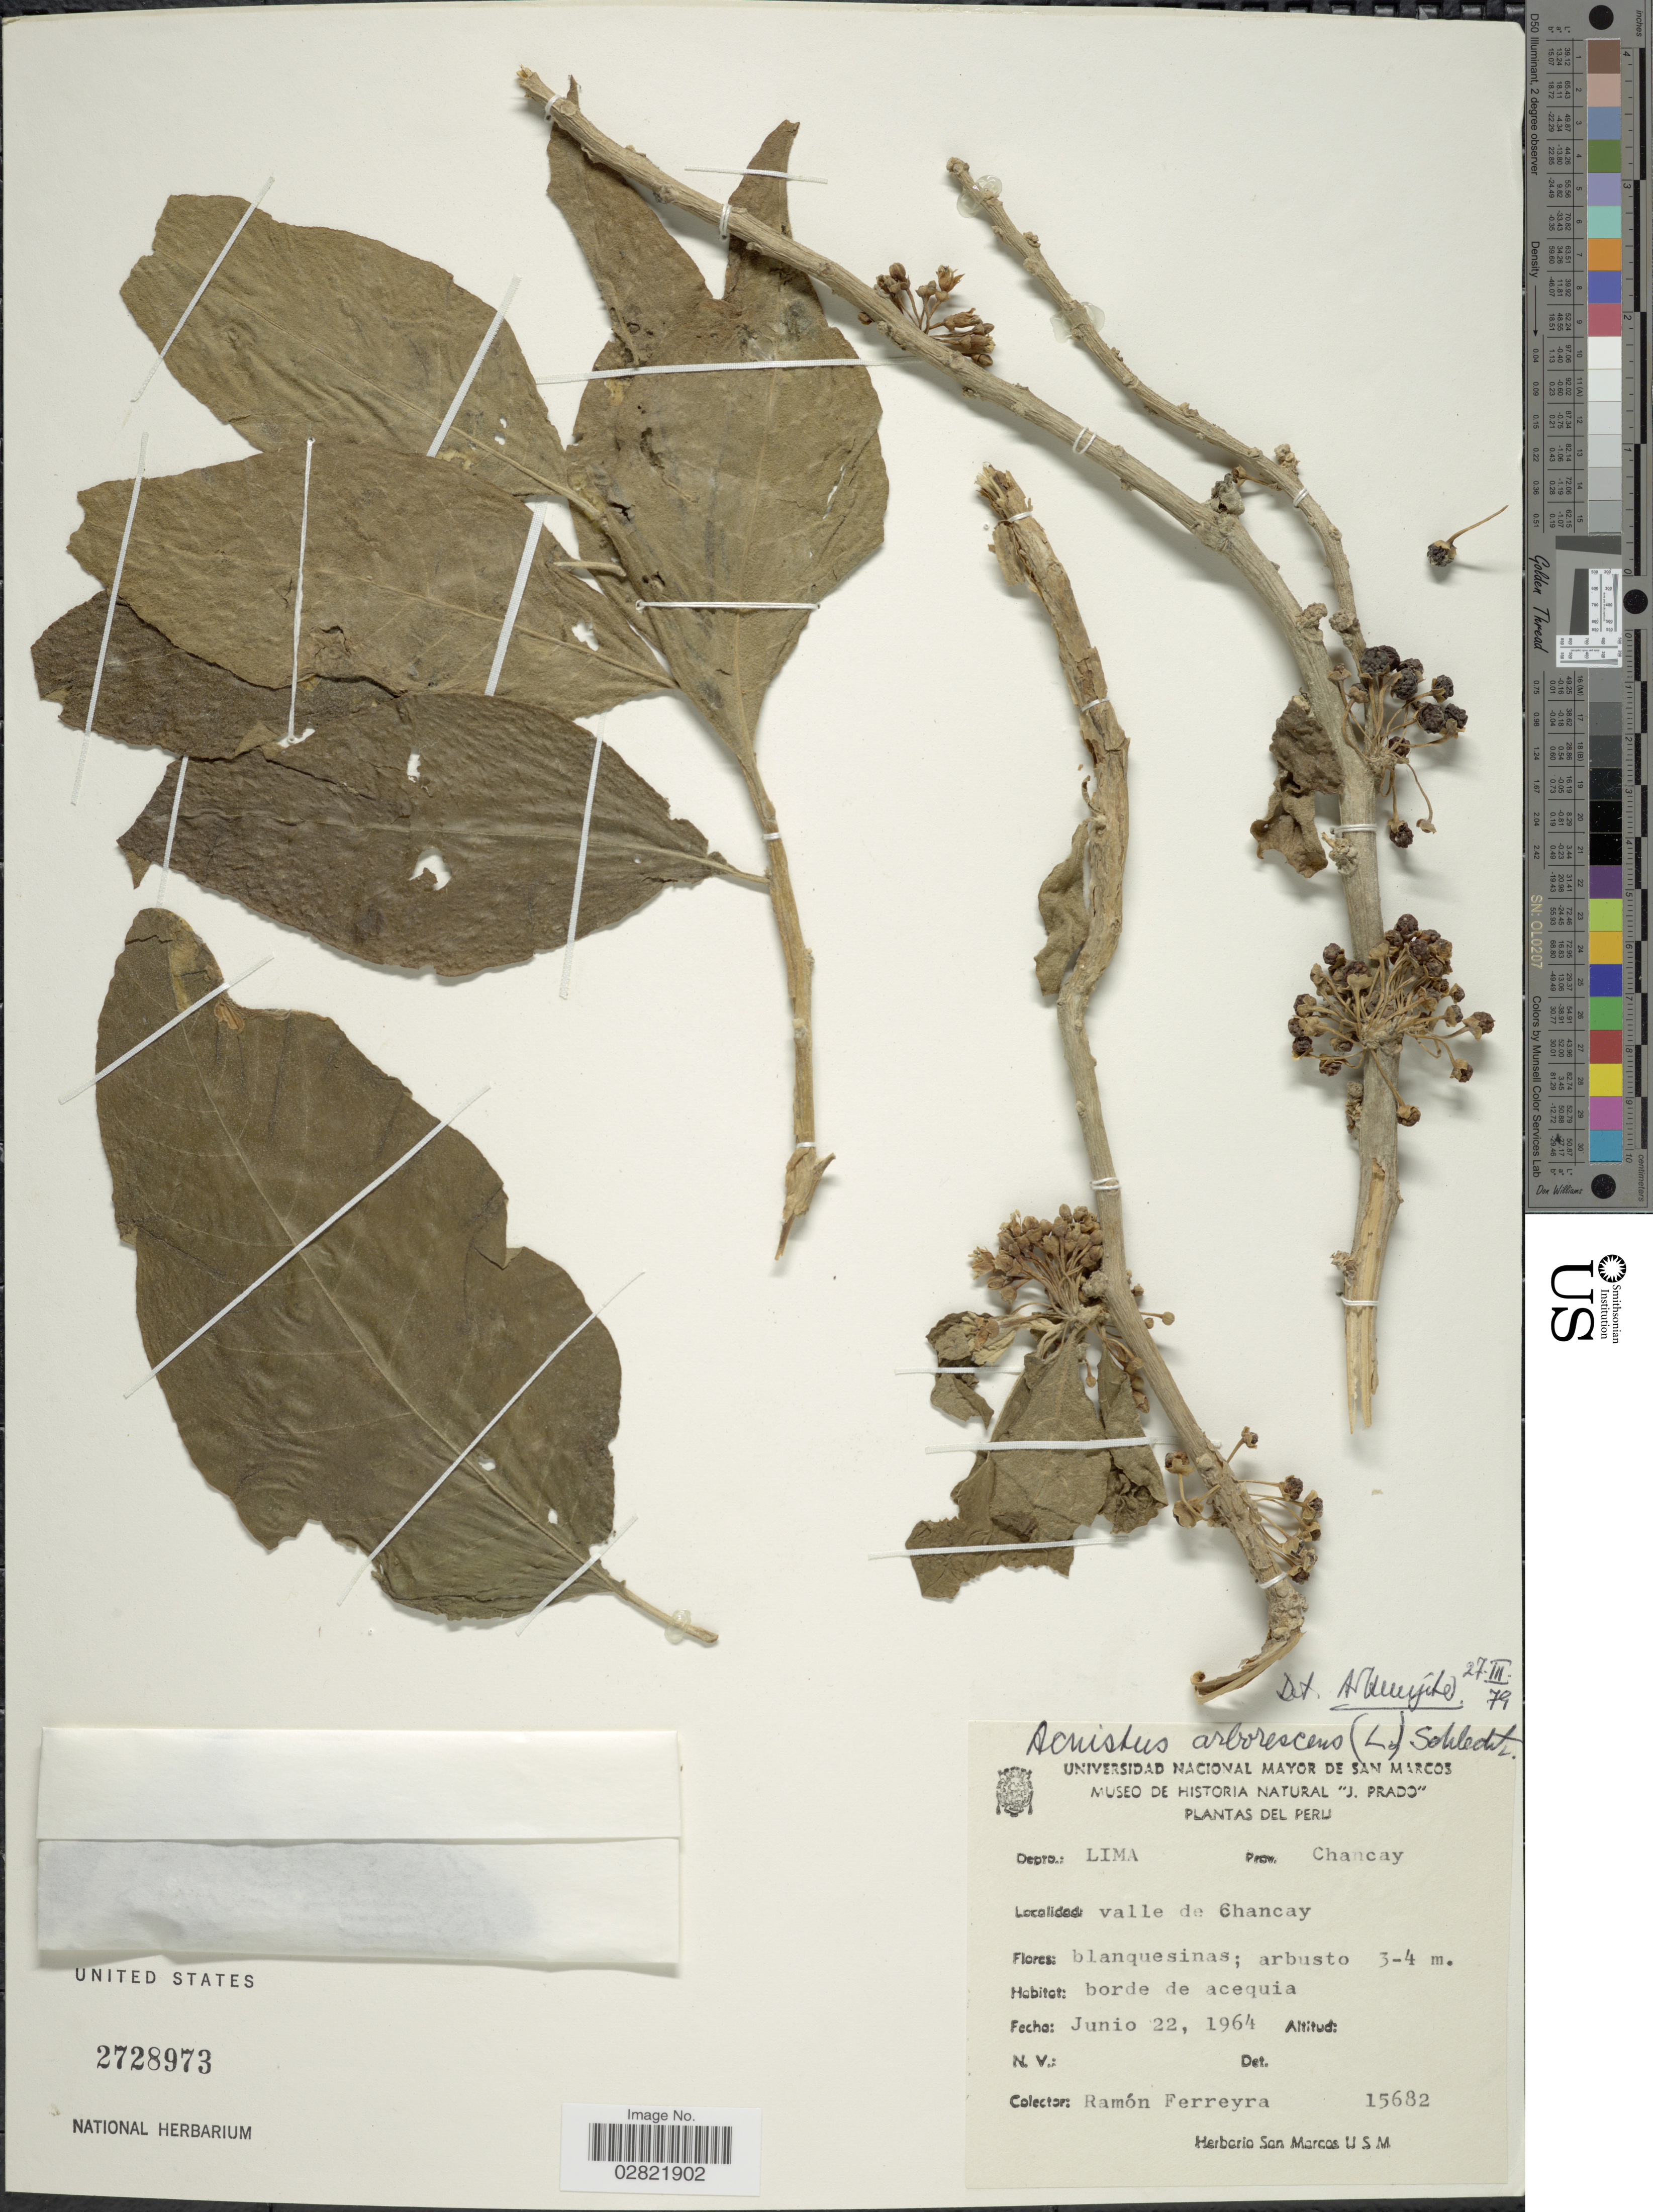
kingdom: Plantae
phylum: Tracheophyta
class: Magnoliopsida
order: Solanales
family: Solanaceae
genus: Acnistus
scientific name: Acnistus arborescens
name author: (L.) Schltdl.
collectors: R. A. Ferreyra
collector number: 15682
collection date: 1964-06-22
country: Peru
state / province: Lima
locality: Depto.: Lima, Prov. Chancay, valle de Chancay.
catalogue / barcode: US 2728973